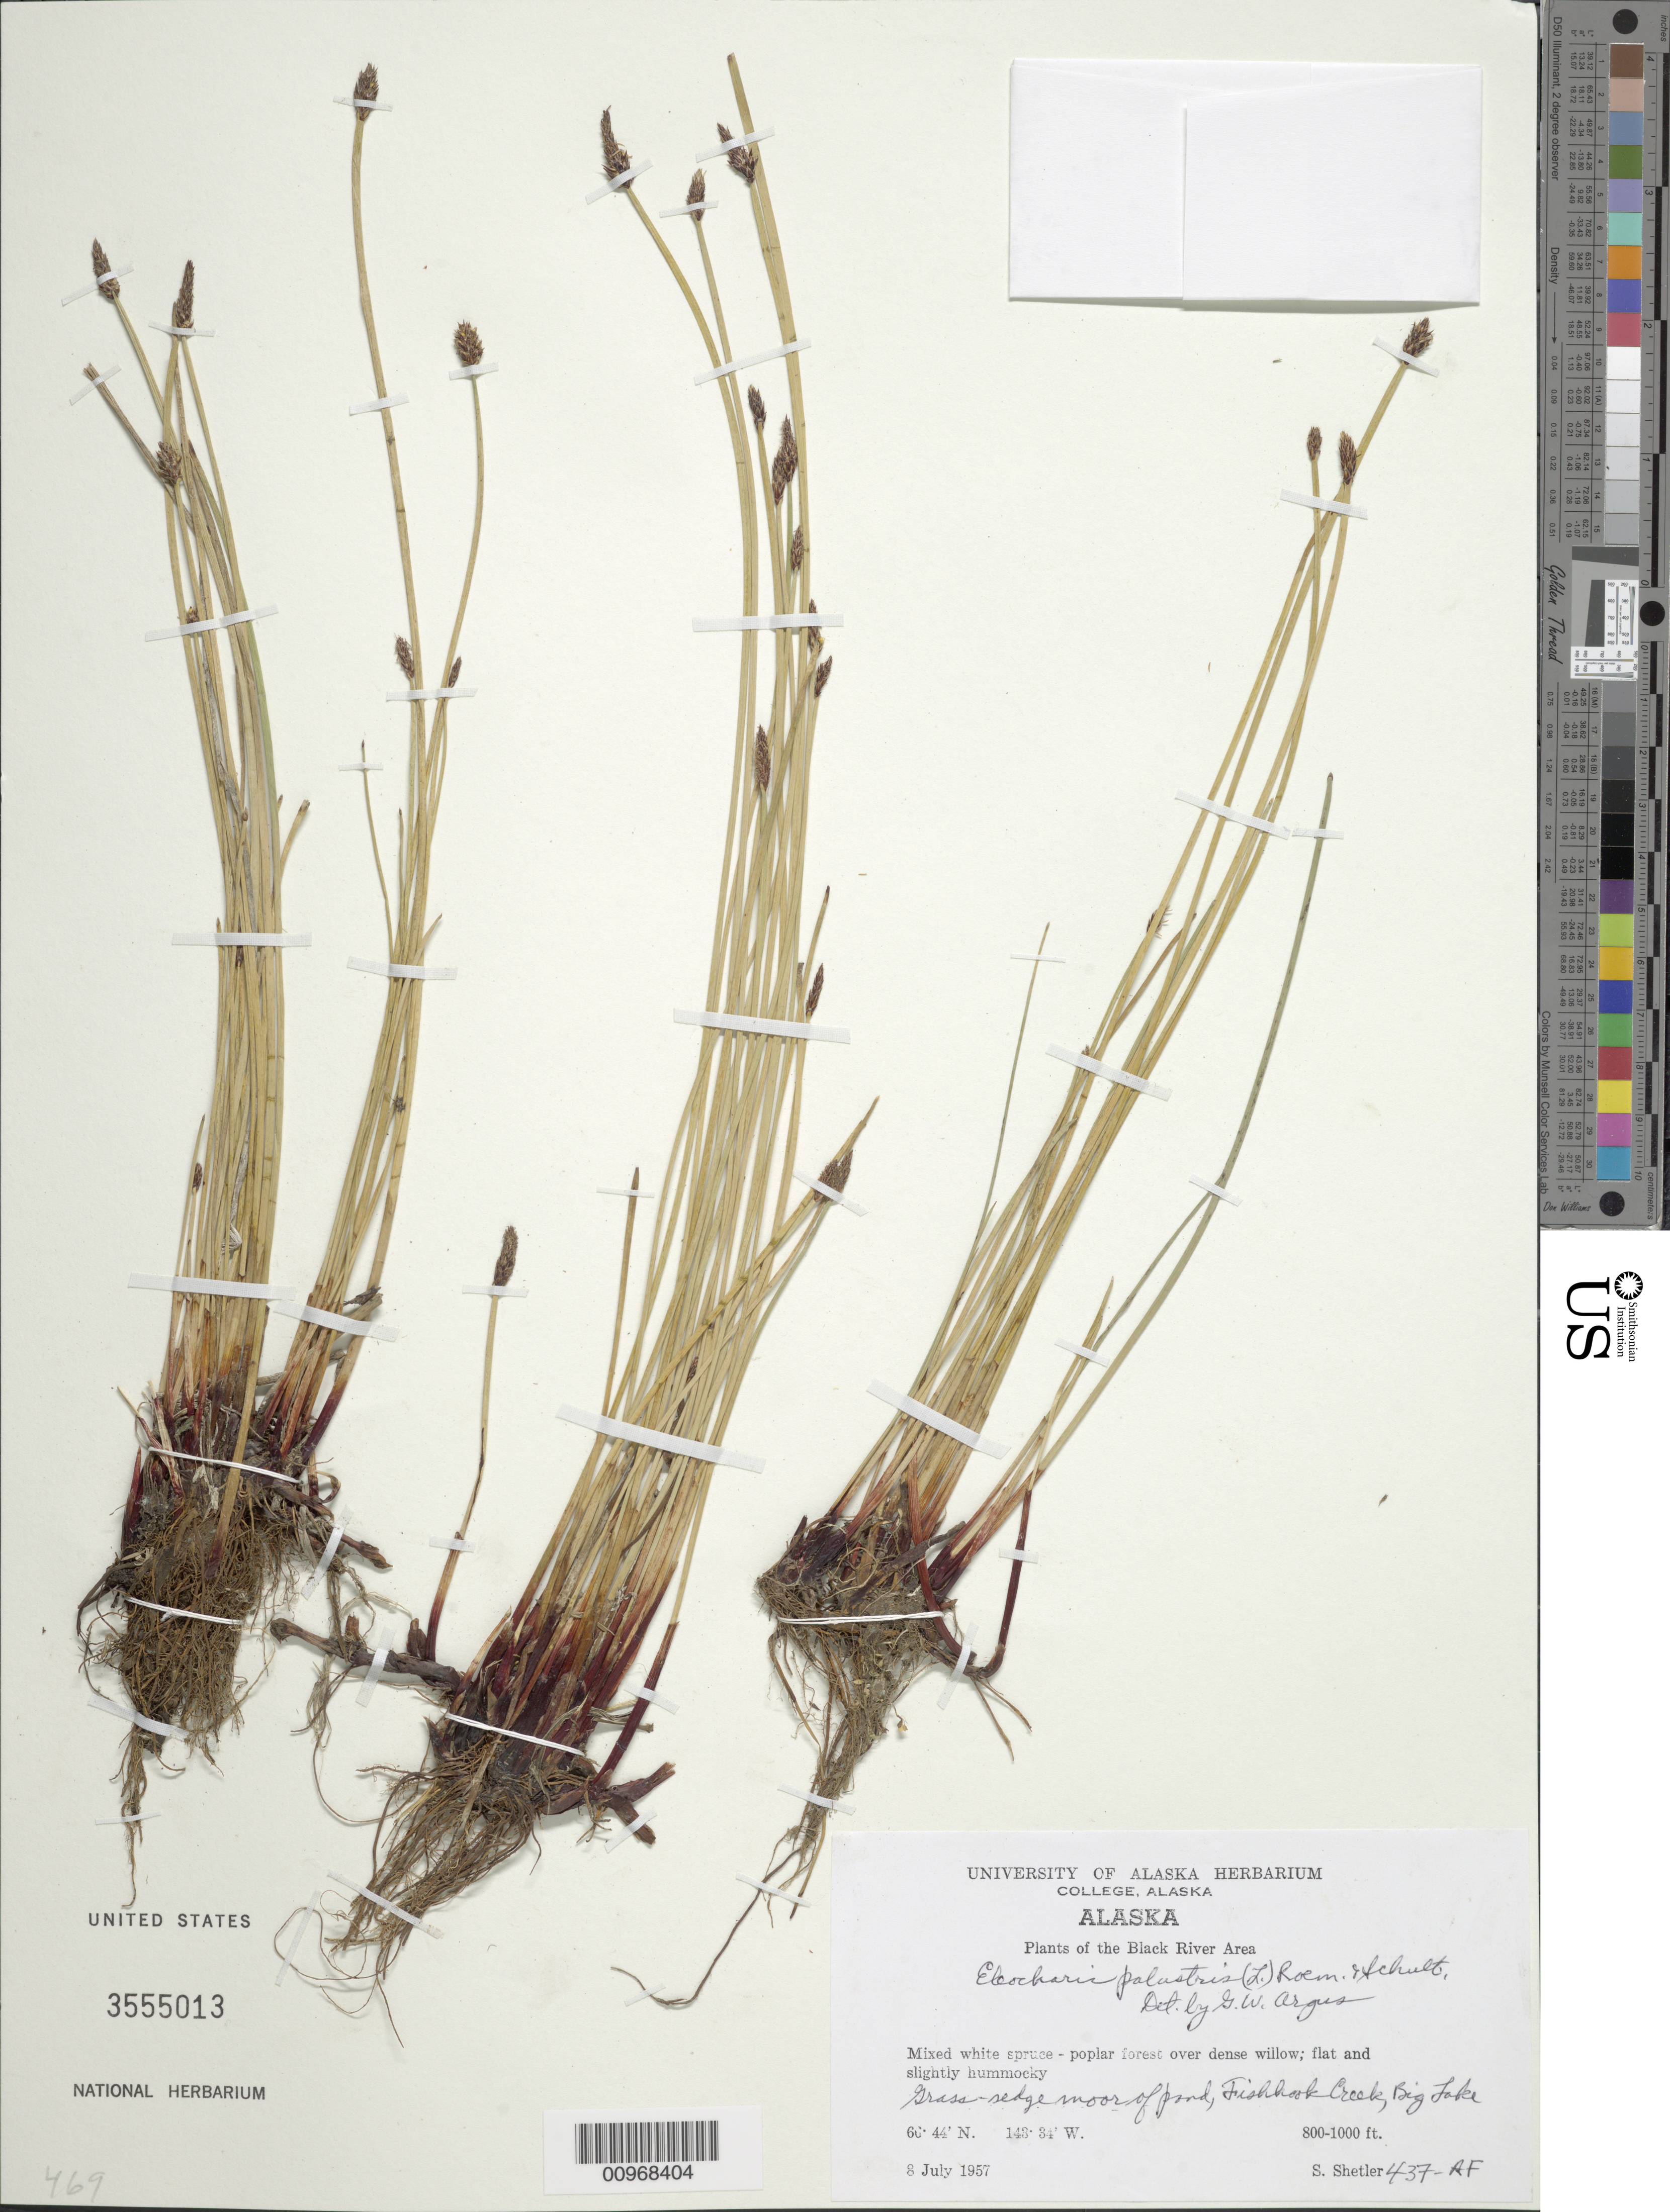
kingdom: Plantae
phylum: Tracheophyta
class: Liliopsida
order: Poales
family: Cyperaceae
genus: Eleocharis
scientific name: Eleocharis palustris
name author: (L.) Roem. & Schult.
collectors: S. Shetler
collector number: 437-AF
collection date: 1957-07-08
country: United States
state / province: Alaska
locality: Black River Area. Fishhook Creek, Big Lake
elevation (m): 244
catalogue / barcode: US 3555013